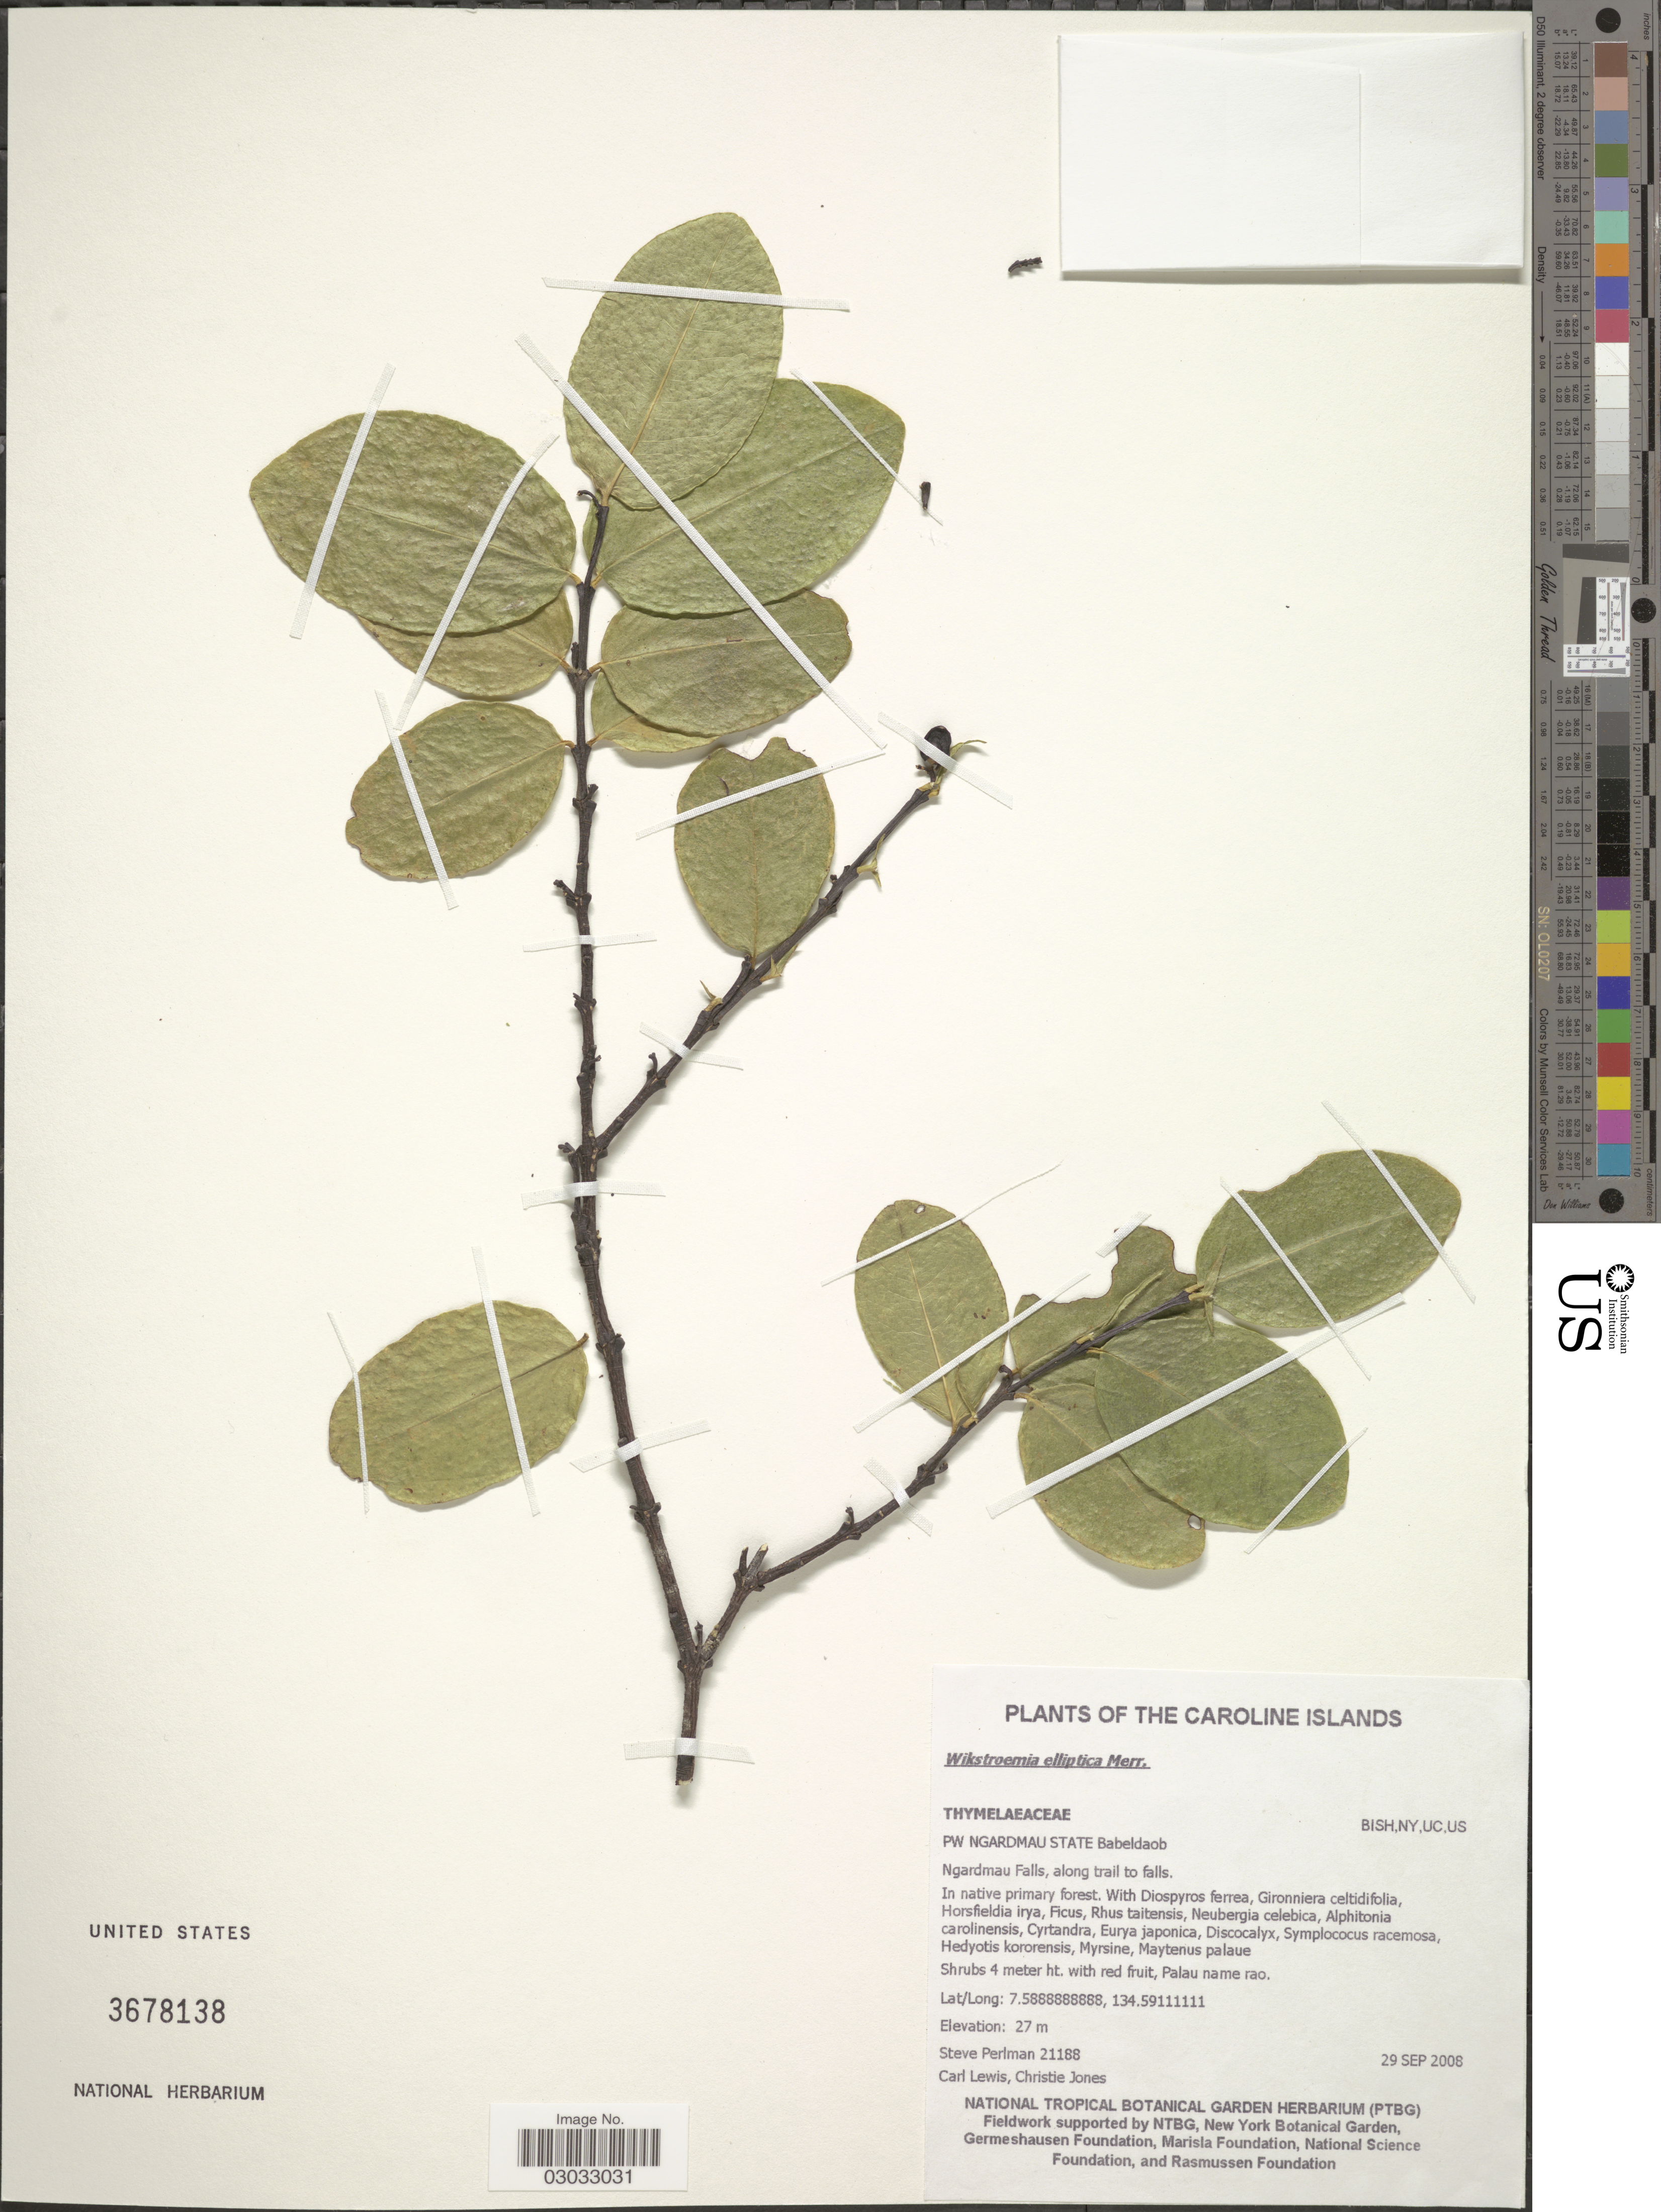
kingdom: Plantae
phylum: Tracheophyta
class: Magnoliopsida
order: Malvales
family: Thymelaeaceae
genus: Wikstroemia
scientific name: Wikstroemia elliptica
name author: Merr.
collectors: S. Perlman, C. Lewis & Carleen Jones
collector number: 21188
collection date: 2008-09-29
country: Palau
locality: The Caroline Islands, Ngardmau Falls, along trail to falls.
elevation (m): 27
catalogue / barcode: US 3678138